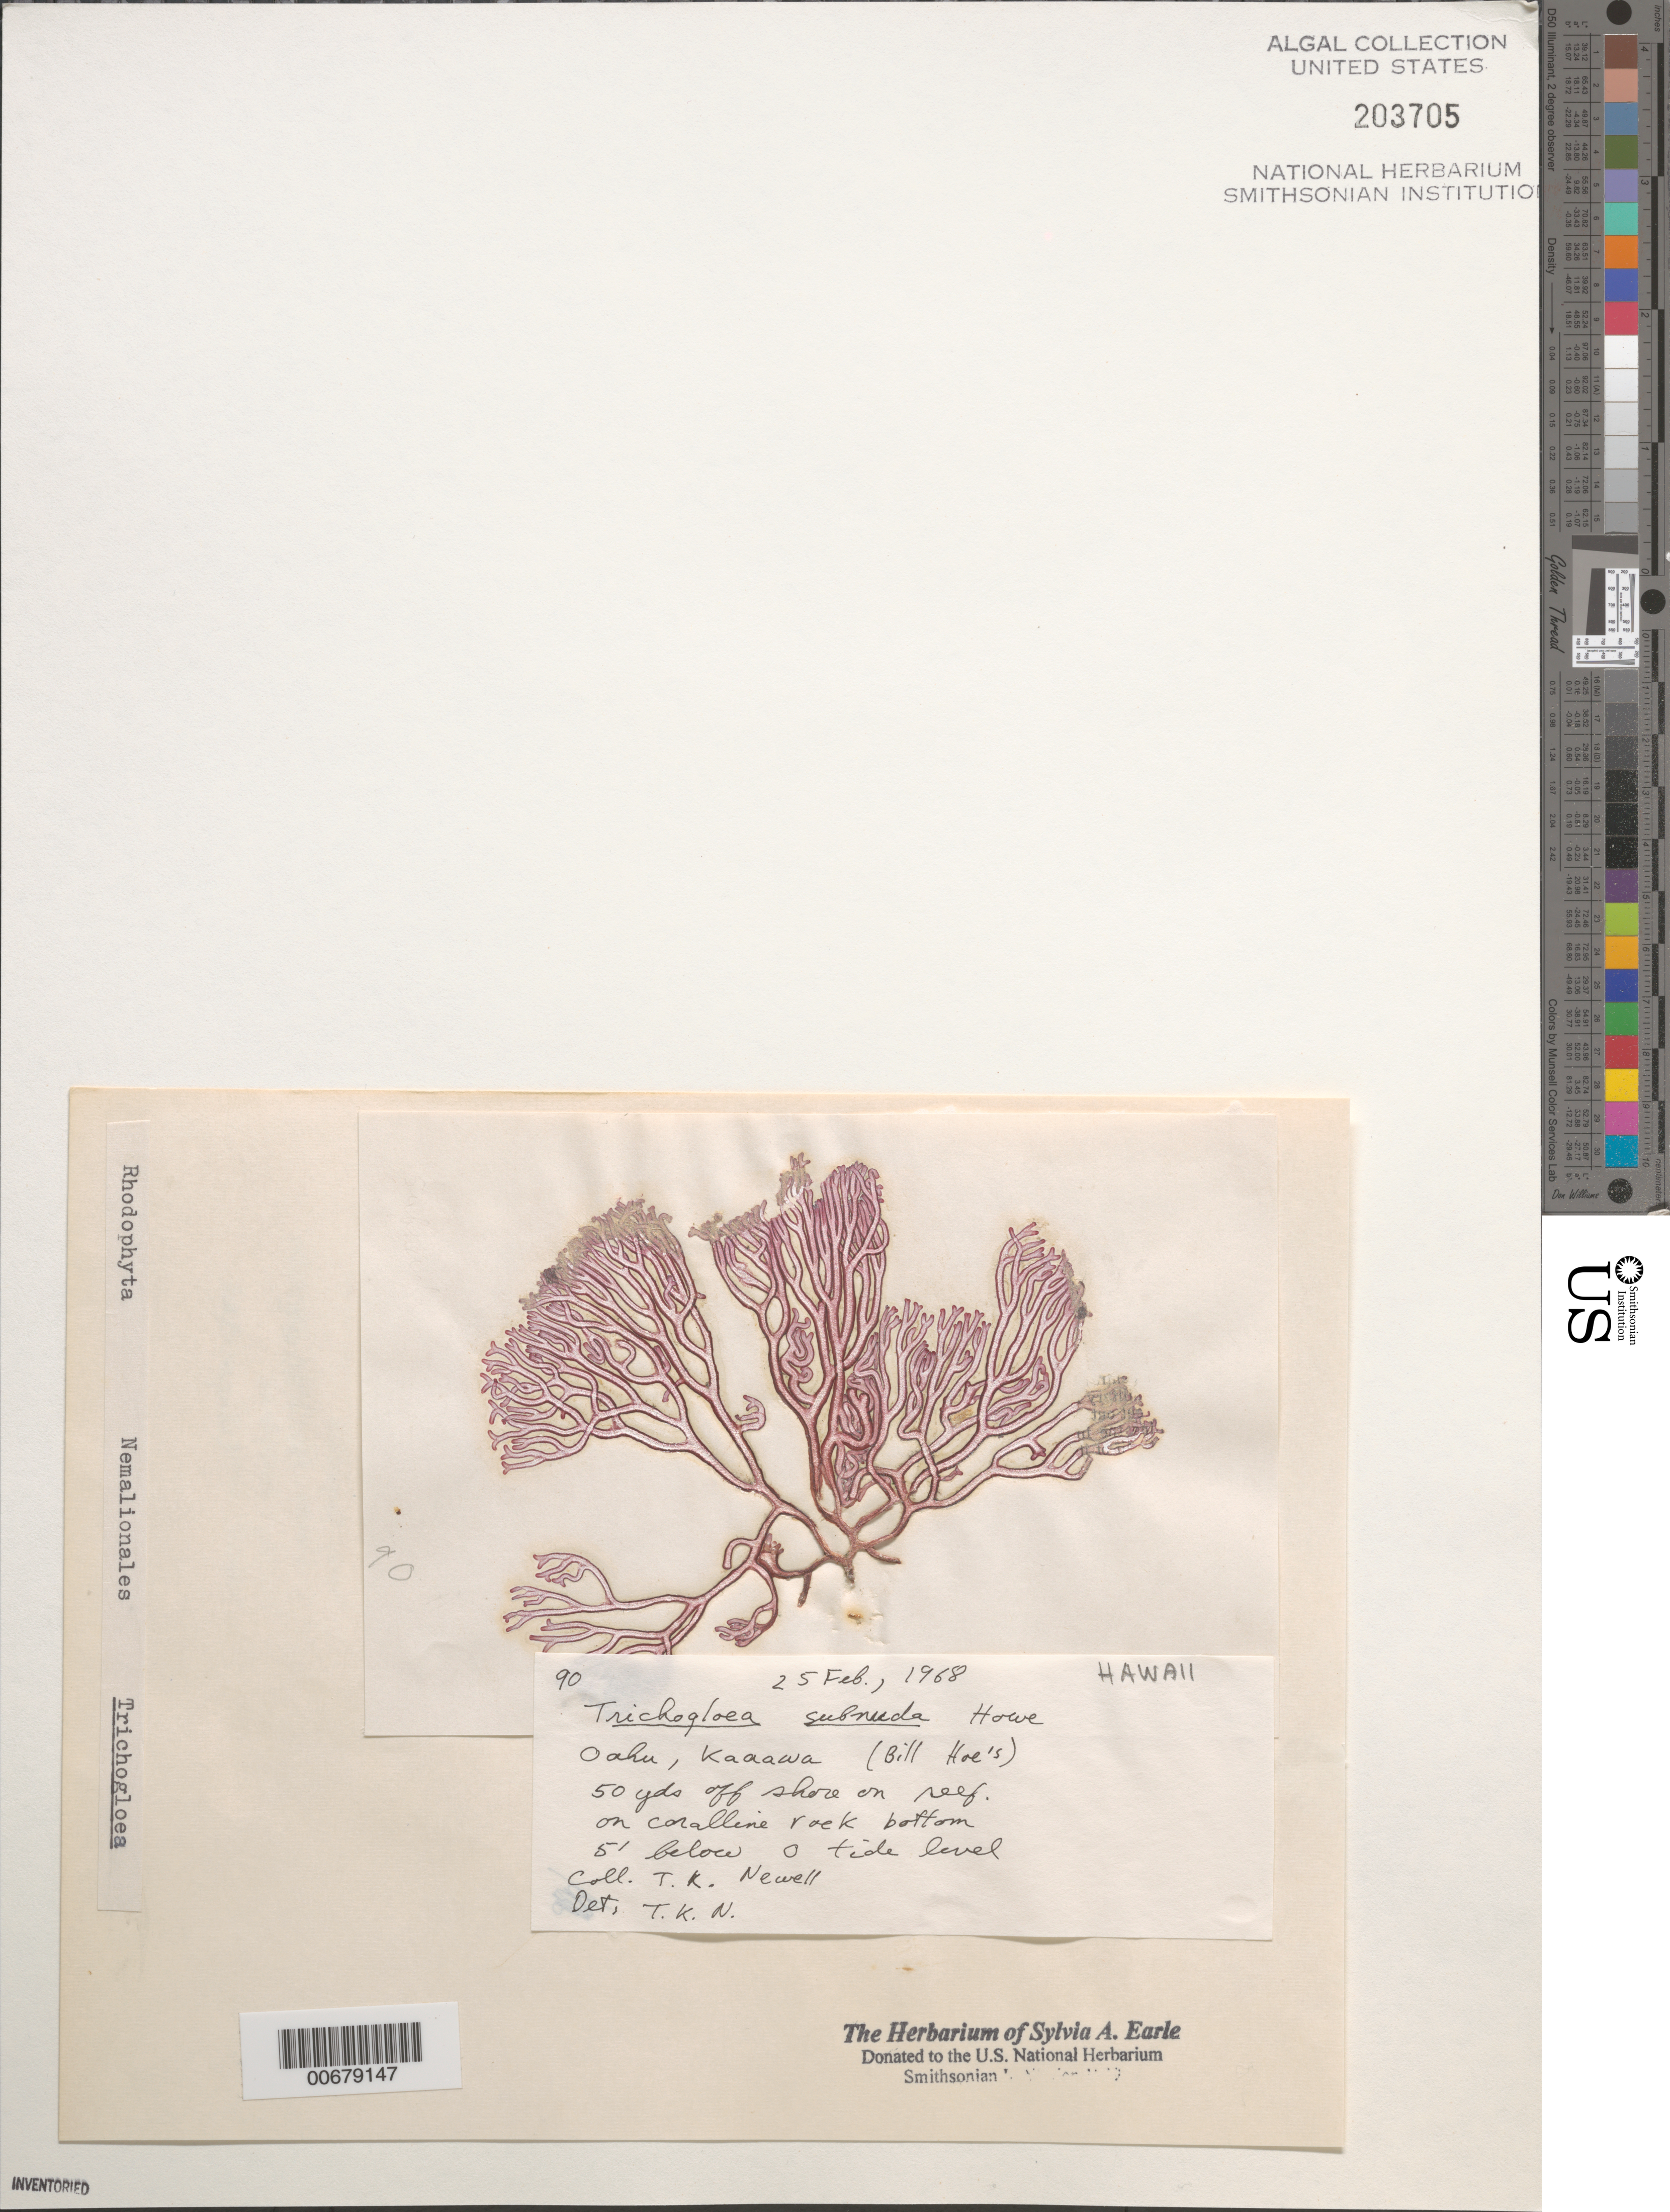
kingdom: Plantae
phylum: Rhodophyta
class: Florideophyceae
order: Nemaliales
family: Liagoraceae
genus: Trichogloea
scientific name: Trichogloea lubrica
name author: J. Agardh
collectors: T. K. Newell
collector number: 90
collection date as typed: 25 Feb 1968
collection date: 1968-02-25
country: United States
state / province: Hawaii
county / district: Honolulu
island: Oahu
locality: Kaaawa, Bill Hoe's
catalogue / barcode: US 203705